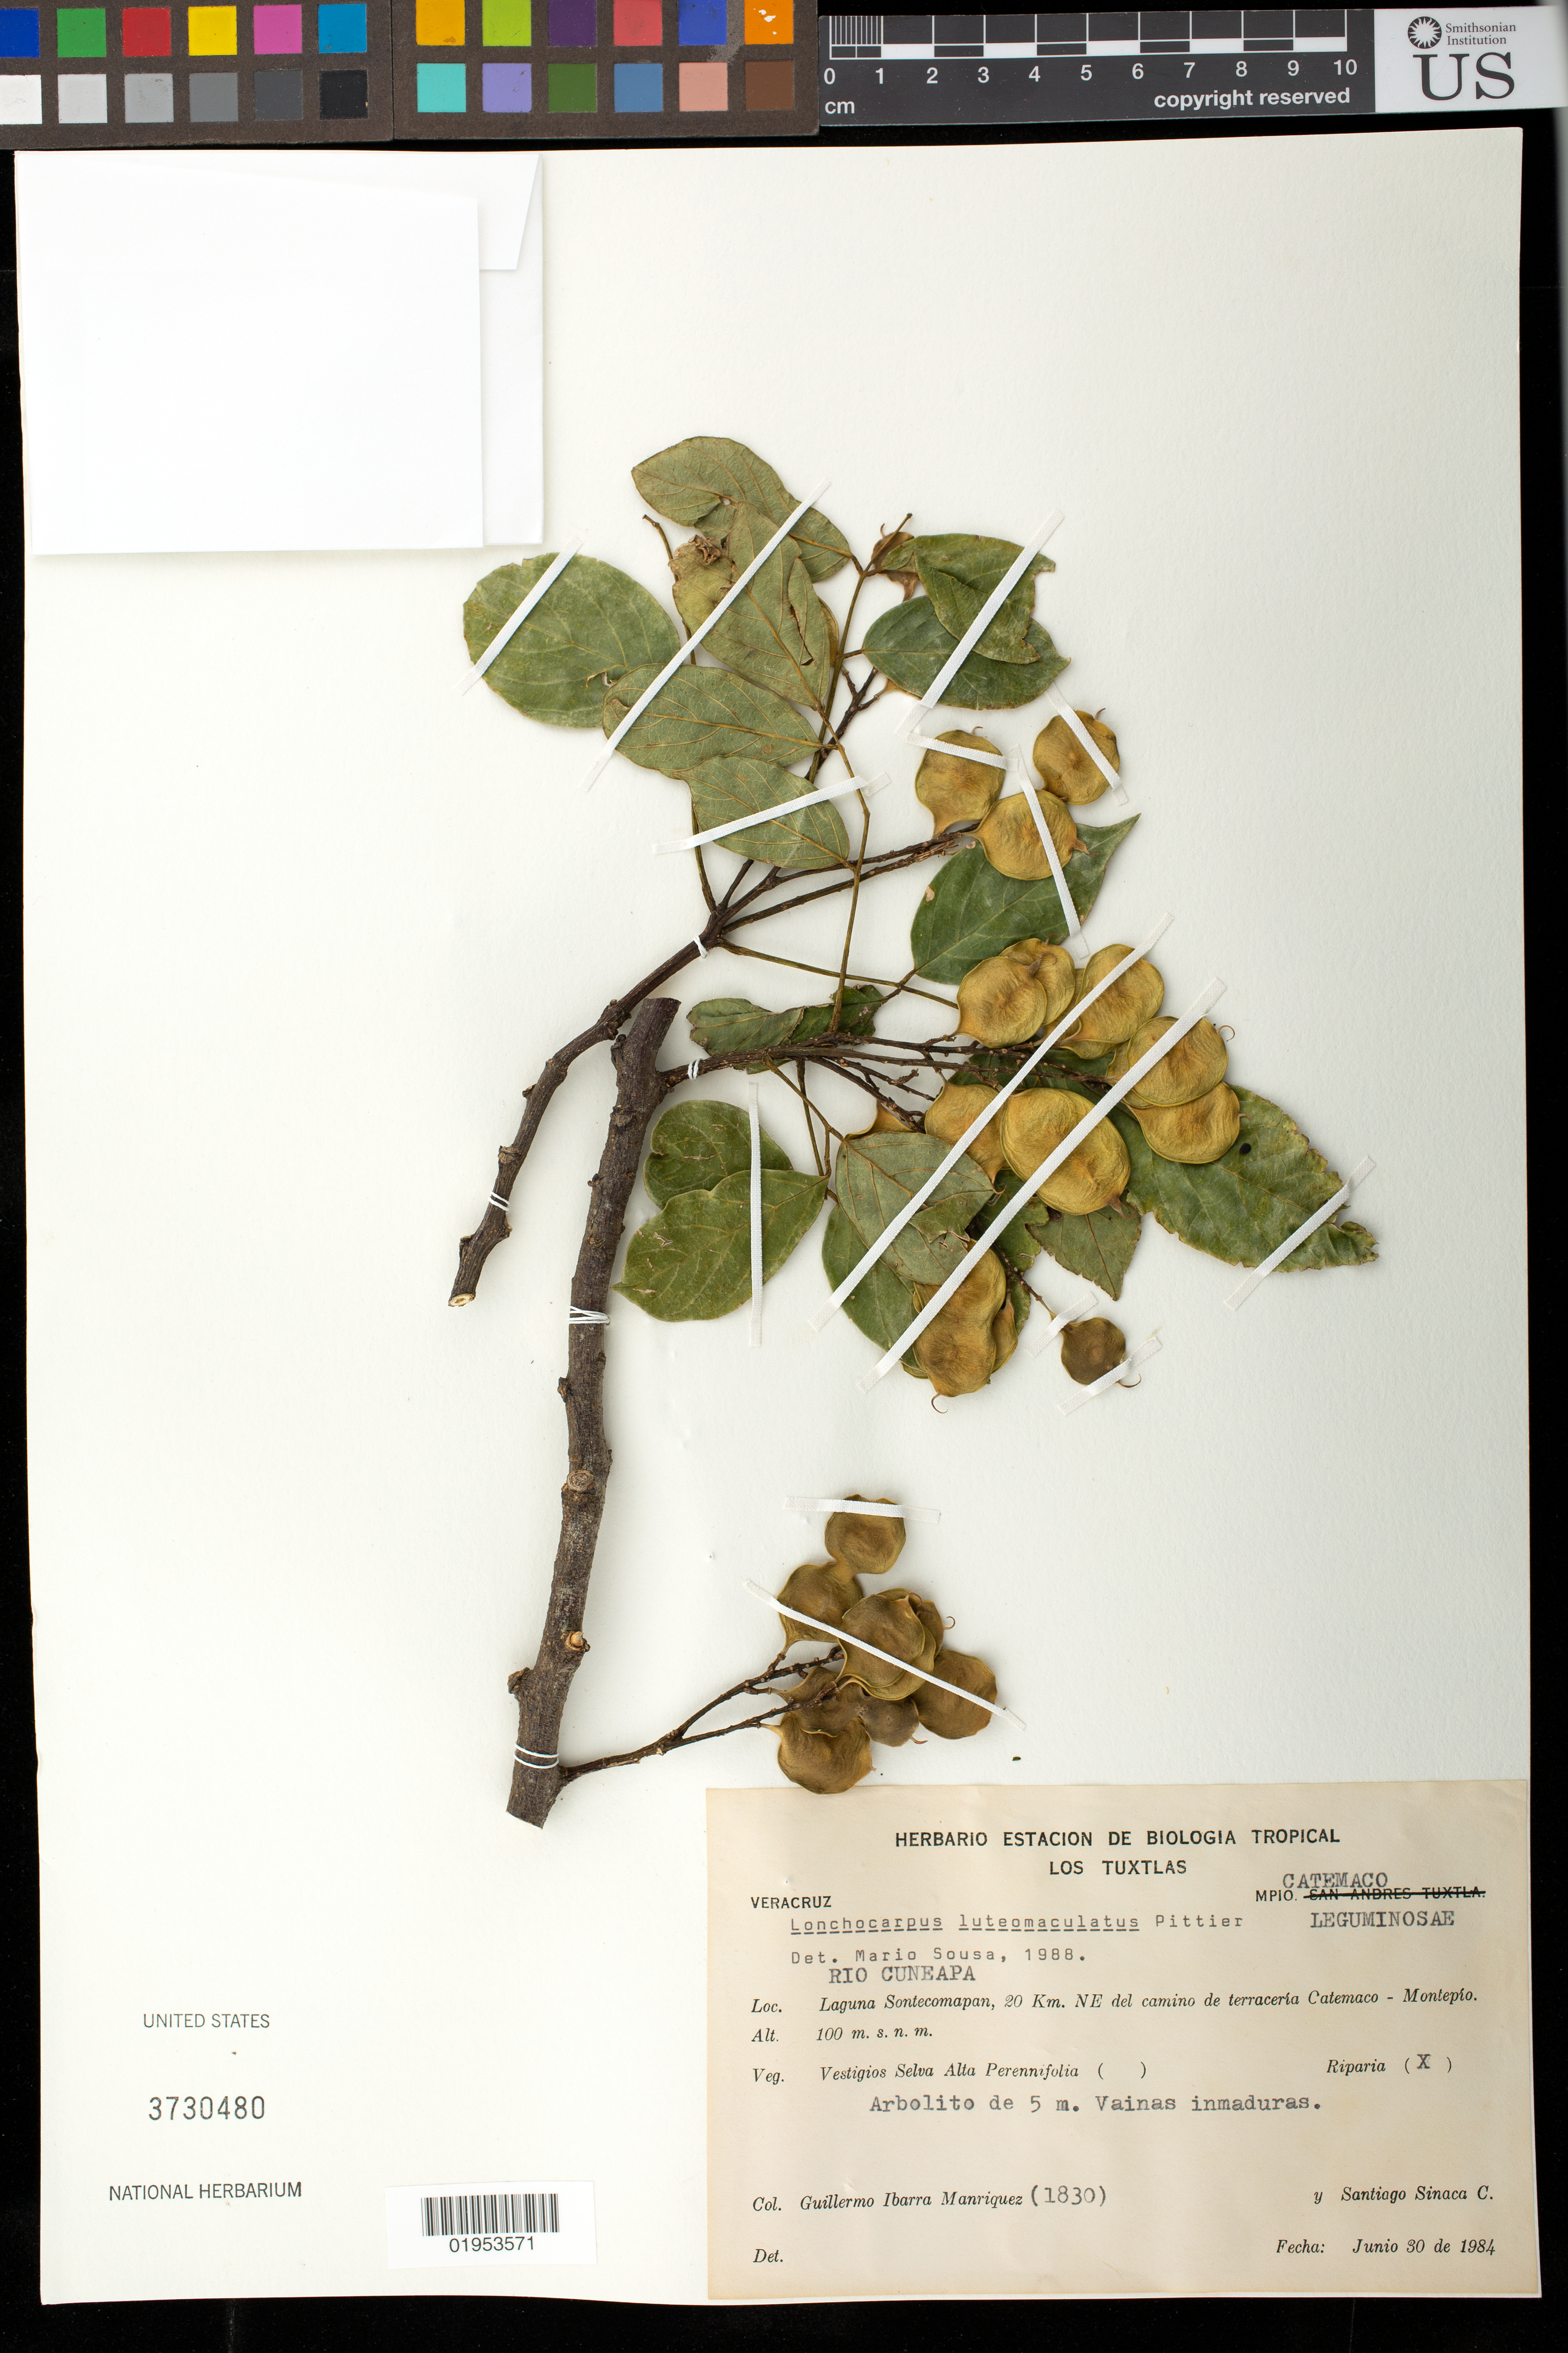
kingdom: Plantae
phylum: Tracheophyta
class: Magnoliopsida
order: Fabales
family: Fabaceae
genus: Lonchocarpus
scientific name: Lonchocarpus luteomaculatus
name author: Pittier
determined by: Sousa S., Mario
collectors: G. Manriquez & S. Sinaca-Colin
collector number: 1830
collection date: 1984-06-30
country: Mexico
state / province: Veracruz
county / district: Catemaco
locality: Laguna Sontecomapan, 20 km NE del camino de terraceria Catemaco - Montepío. Rio Cuneapa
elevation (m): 100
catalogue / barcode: US 3730480